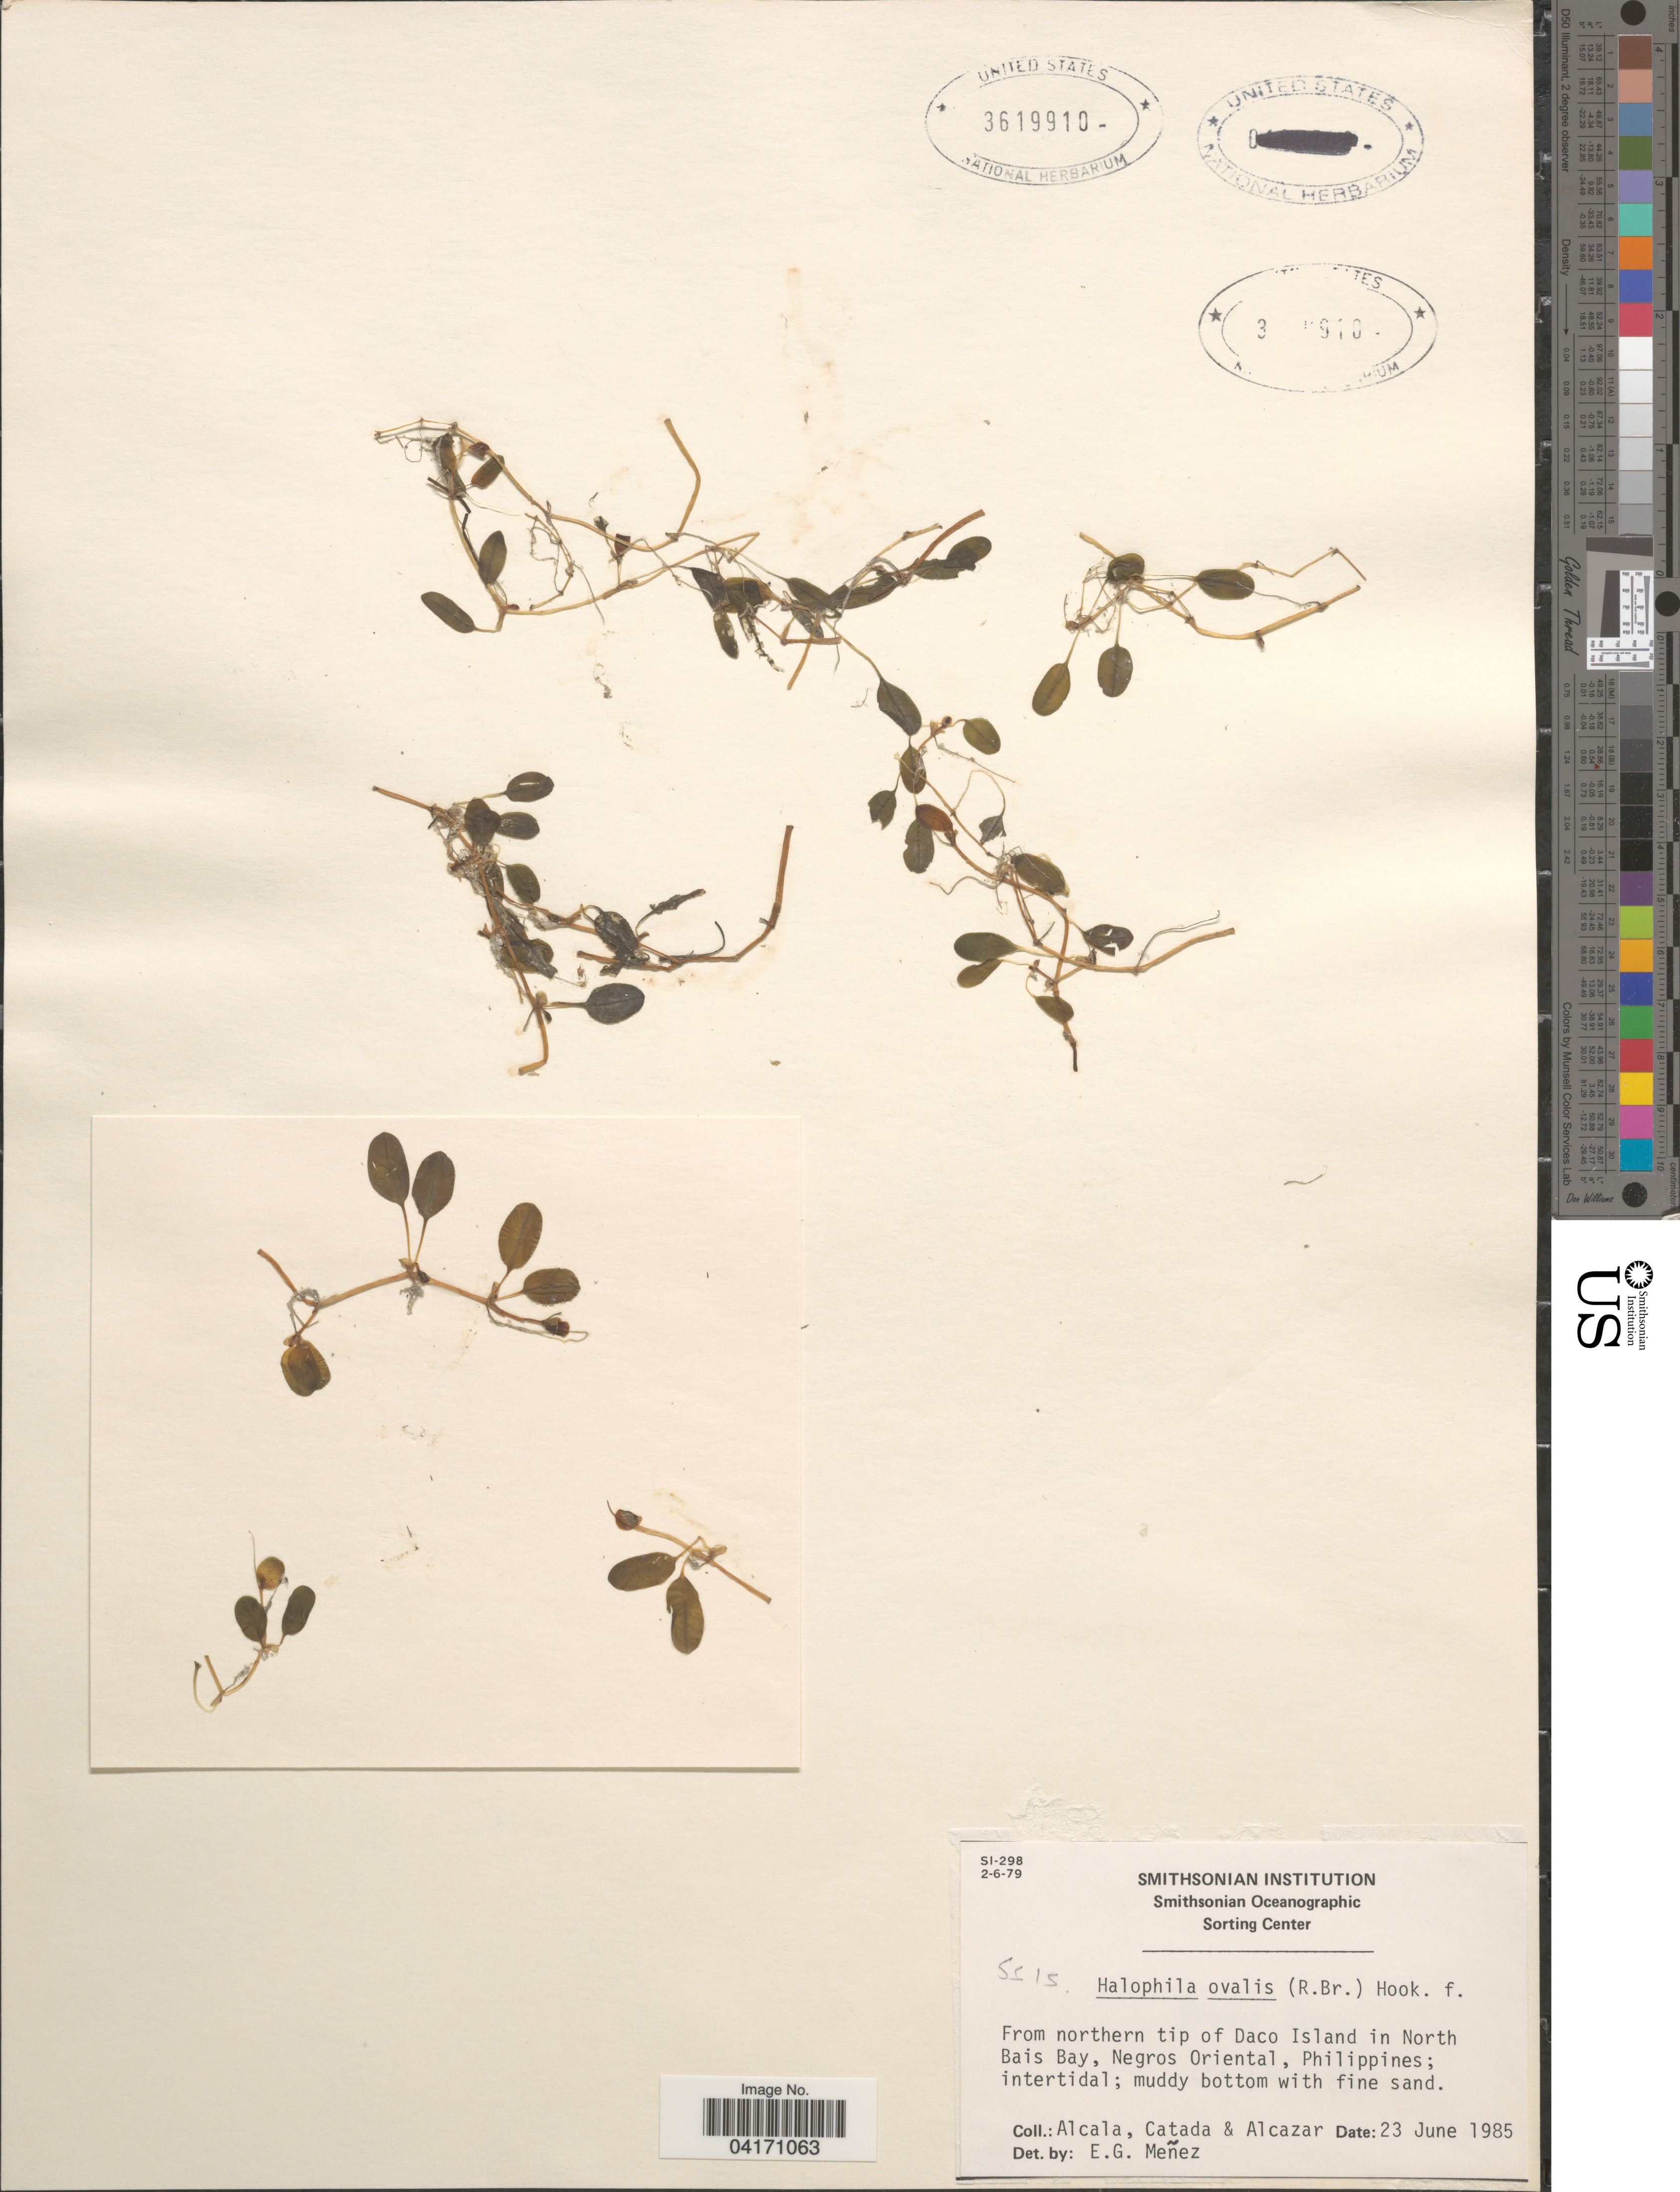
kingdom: Plantae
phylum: Tracheophyta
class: Liliopsida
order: Alismatales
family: Hydrocharitaceae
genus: Halophila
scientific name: Halophila ovalis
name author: (R. Br.) Hook. f.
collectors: Alcala, Catada & Alcazar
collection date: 1985-06-23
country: Philippines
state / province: Central Visayas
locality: From northern tip of Daco Island in North Bais Bay, Negros Oriental.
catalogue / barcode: US 3619910